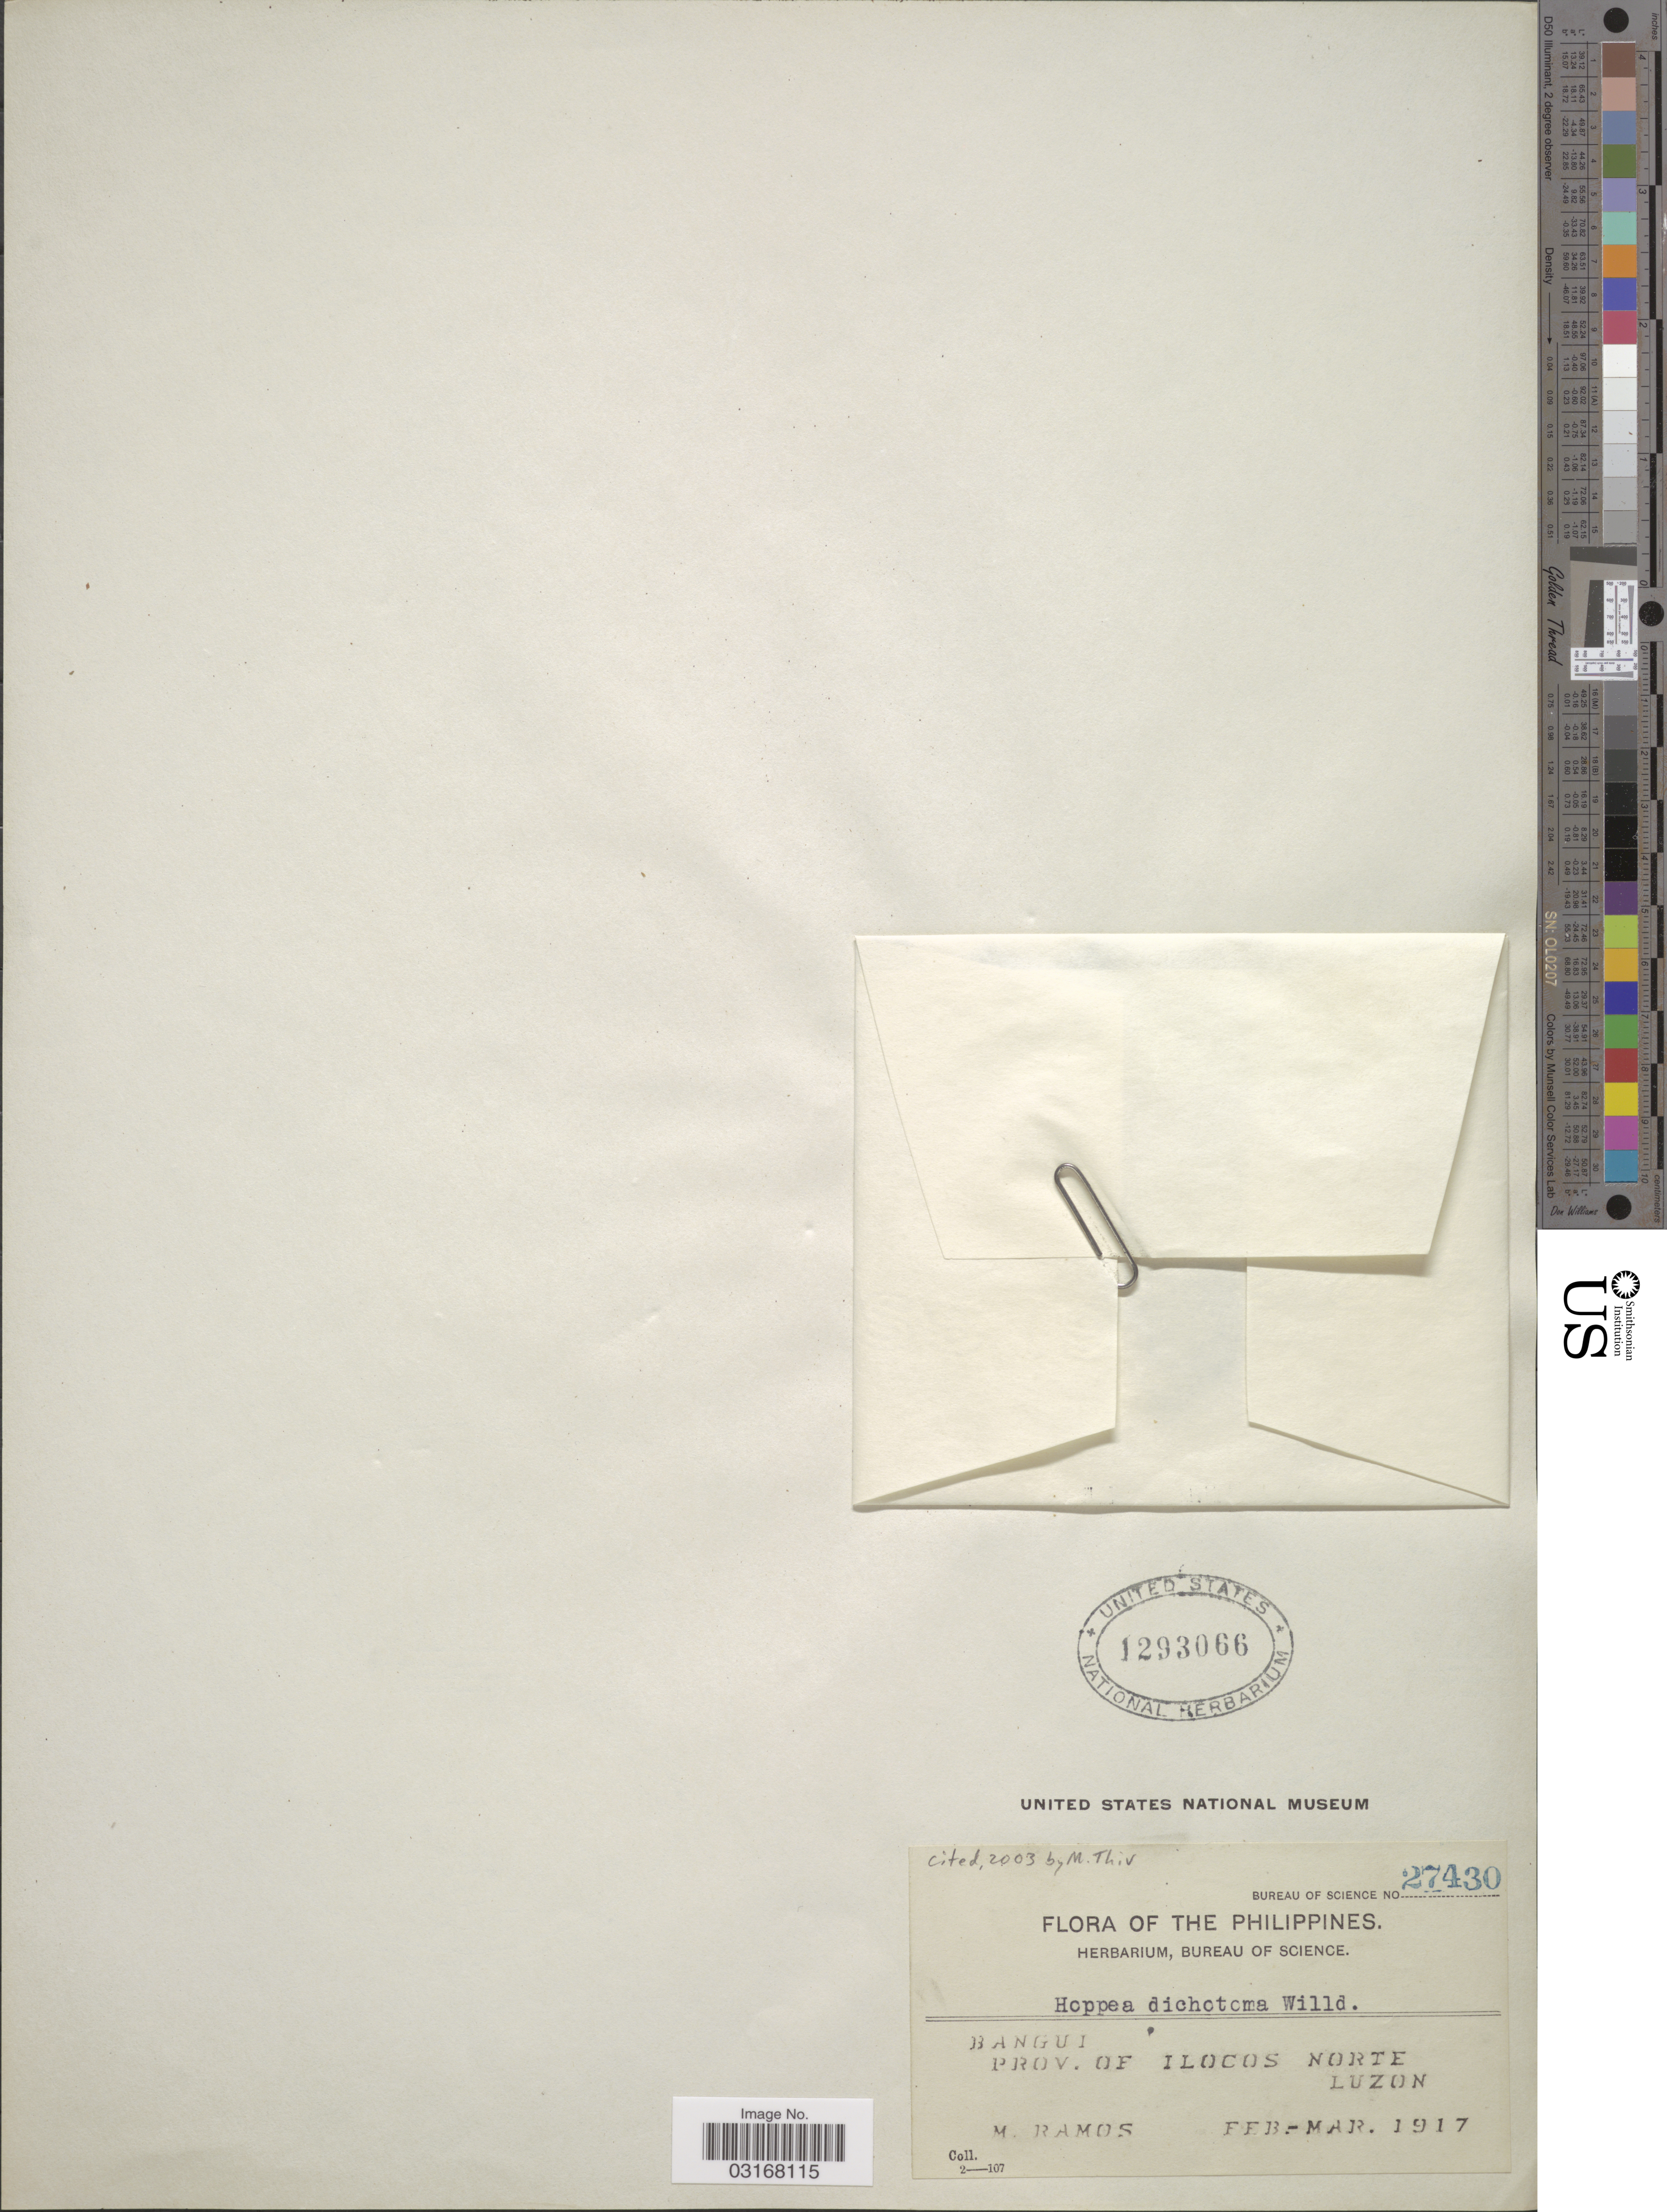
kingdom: Plantae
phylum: Tracheophyta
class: Magnoliopsida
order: Gentianales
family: Gentianaceae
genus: Hoppea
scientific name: Hoppea dichotoma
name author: Willd.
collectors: M. Ramos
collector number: Bureau of Science 27430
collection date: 1917-02/1917-03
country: Philippines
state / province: Ilocos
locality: Bangui. Prov. of Ilocos Norte, Luzon.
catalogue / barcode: US 1293066